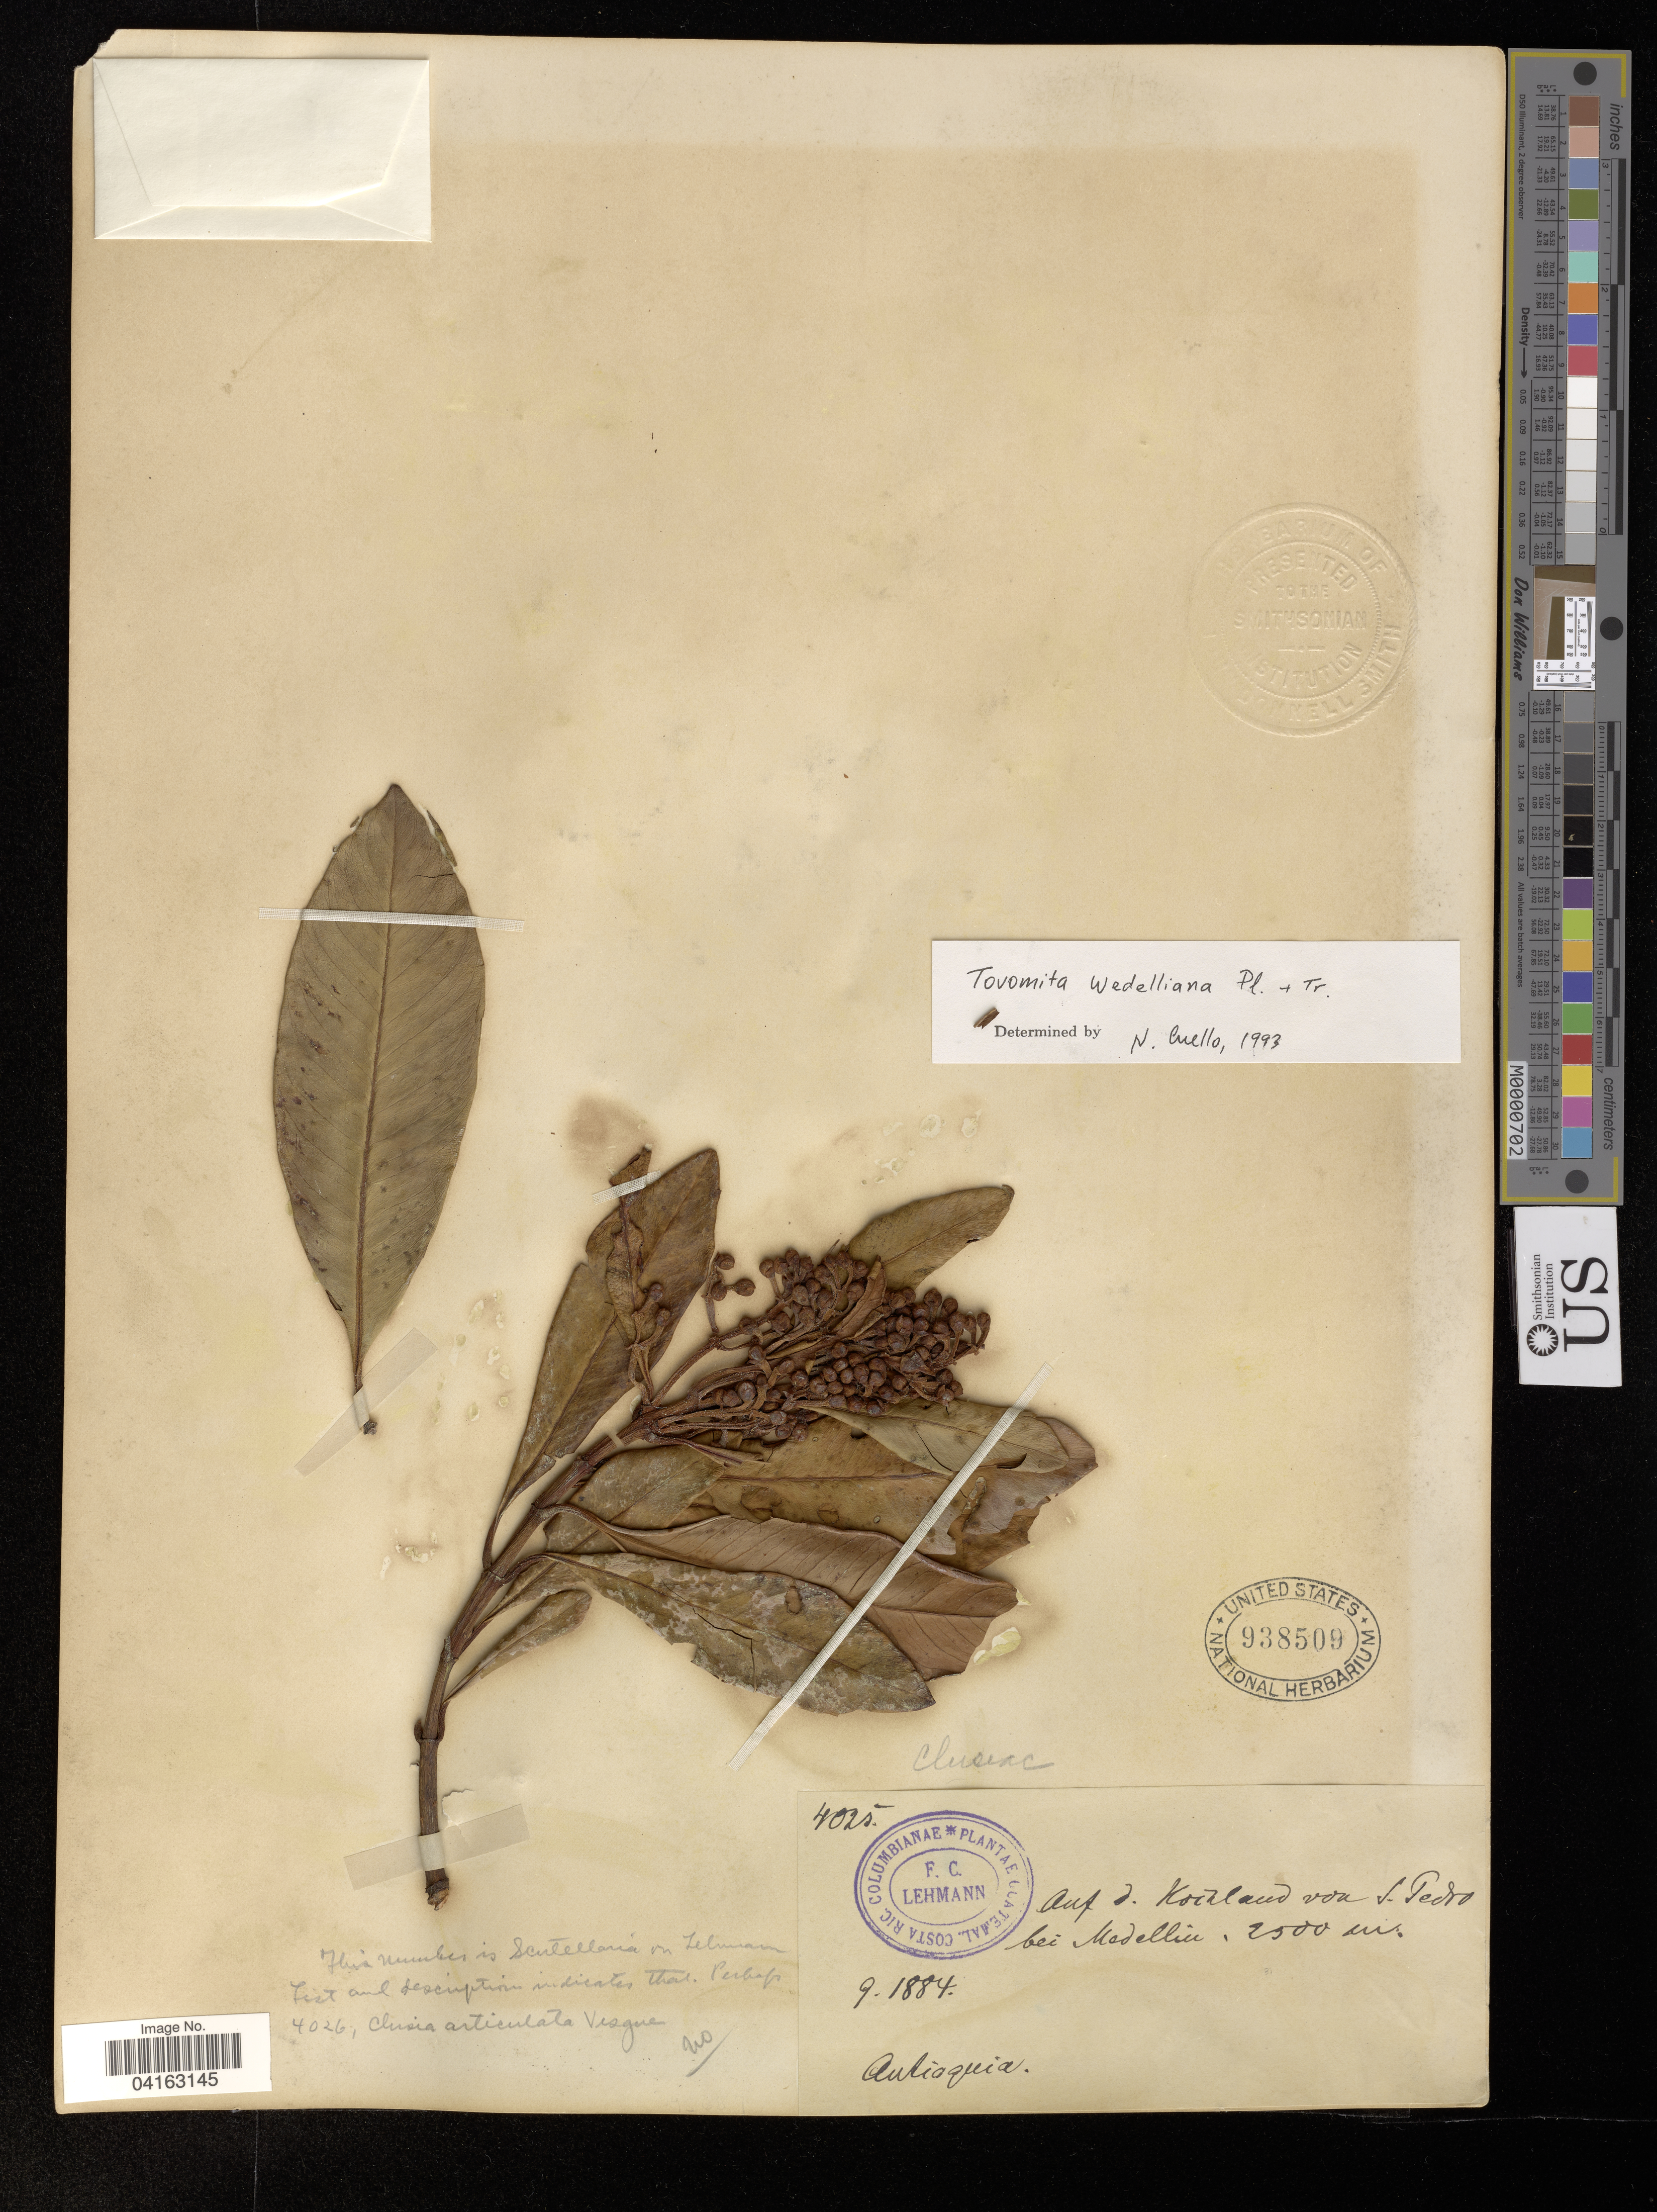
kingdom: Plantae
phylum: Tracheophyta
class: Magnoliopsida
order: Asterales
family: Asteraceae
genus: Wedelia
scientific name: Wedelia sp.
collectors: F. C. Lehmann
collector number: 4025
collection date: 1884-09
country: Colombia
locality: Auf. d. Hochland von S. Pedro bei Medellin.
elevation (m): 2500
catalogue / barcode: US 938509